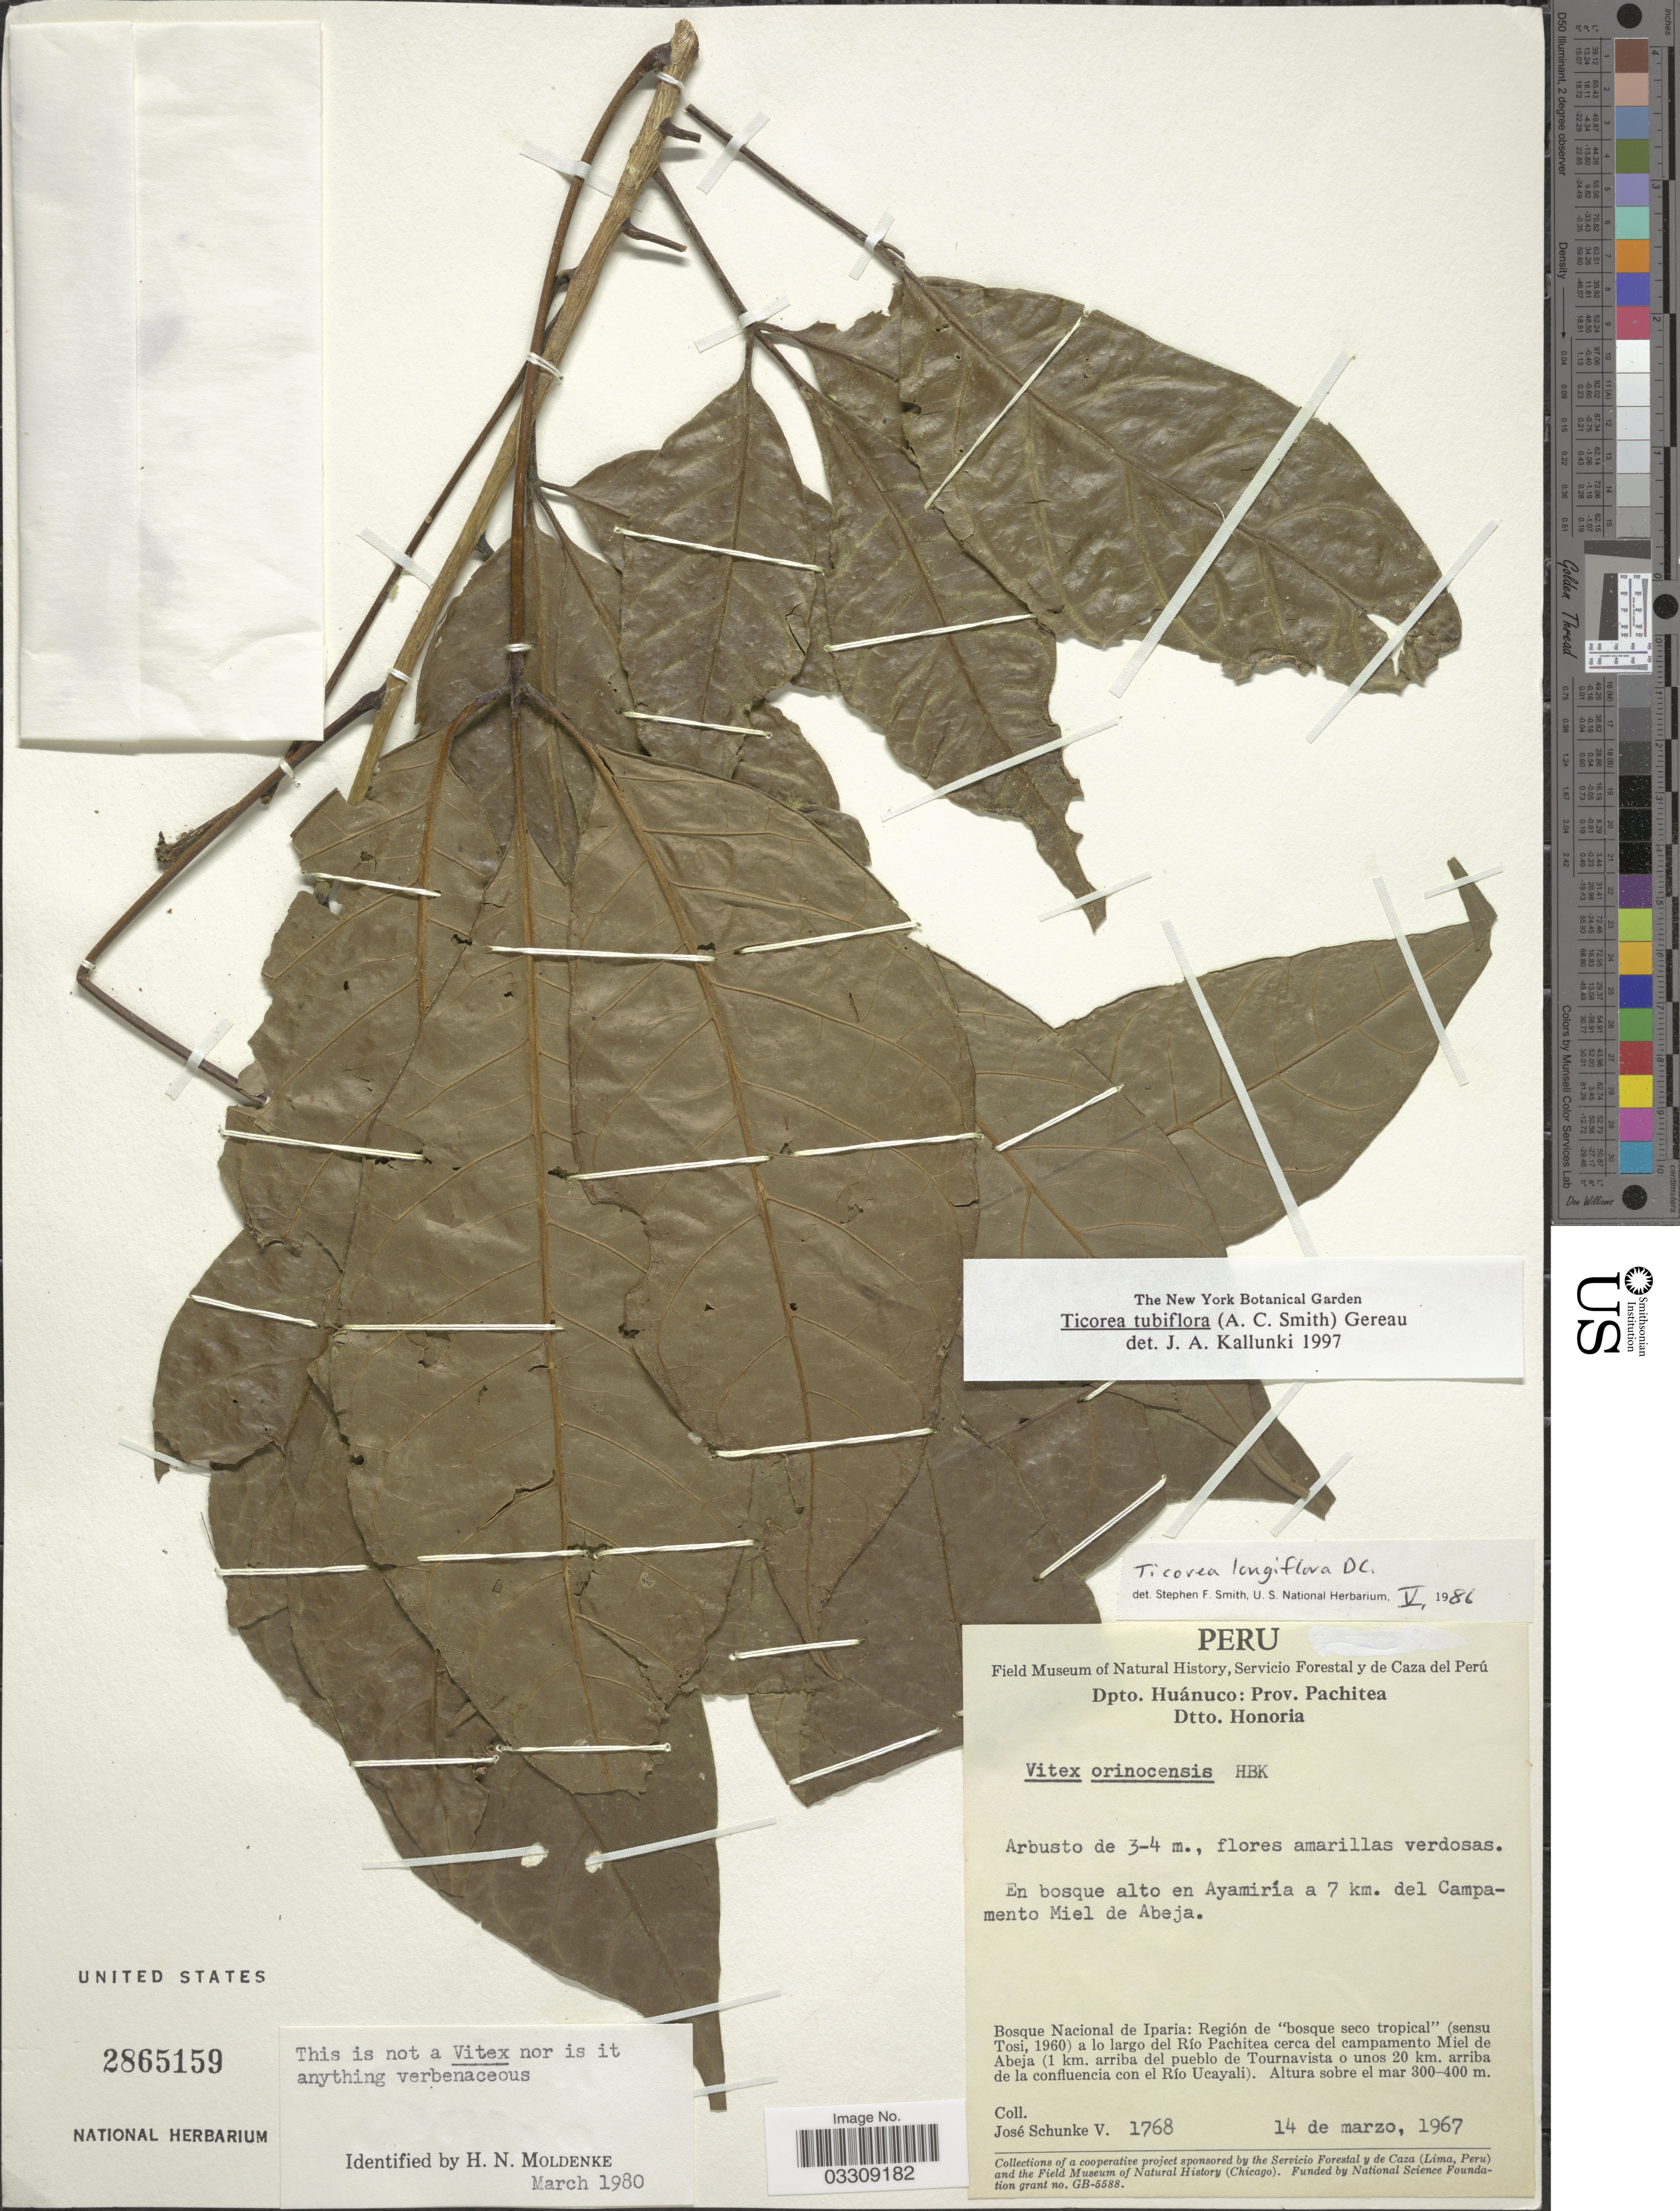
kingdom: Plantae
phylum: Tracheophyta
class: Magnoliopsida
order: Sapindales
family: Rutaceae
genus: Ticorea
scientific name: Ticorea tubiflora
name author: (A.C. Sm.) Gereau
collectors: J. Schunke Vigo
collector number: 1768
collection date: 1967-03-14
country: Peru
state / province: Huánuco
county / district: Pachitea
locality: Dpto. Huánuco: Prov. Pachitea. Dtto. Honoria. Bosque Nacional de Iparia: Región de "bosque seco tropical" (sensu Tosi, 1960) a lo largo del Río Pachitea cerca del campamento Miel de Abeja (1 km. arriba del pueblo de Tournavista o unos 20 km. arriba de la confluencia con el Río Ucayali). En bosque alto en Ayamiriía a 7 km. del Campamento Miel de Abeja.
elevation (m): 300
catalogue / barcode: US 2865159